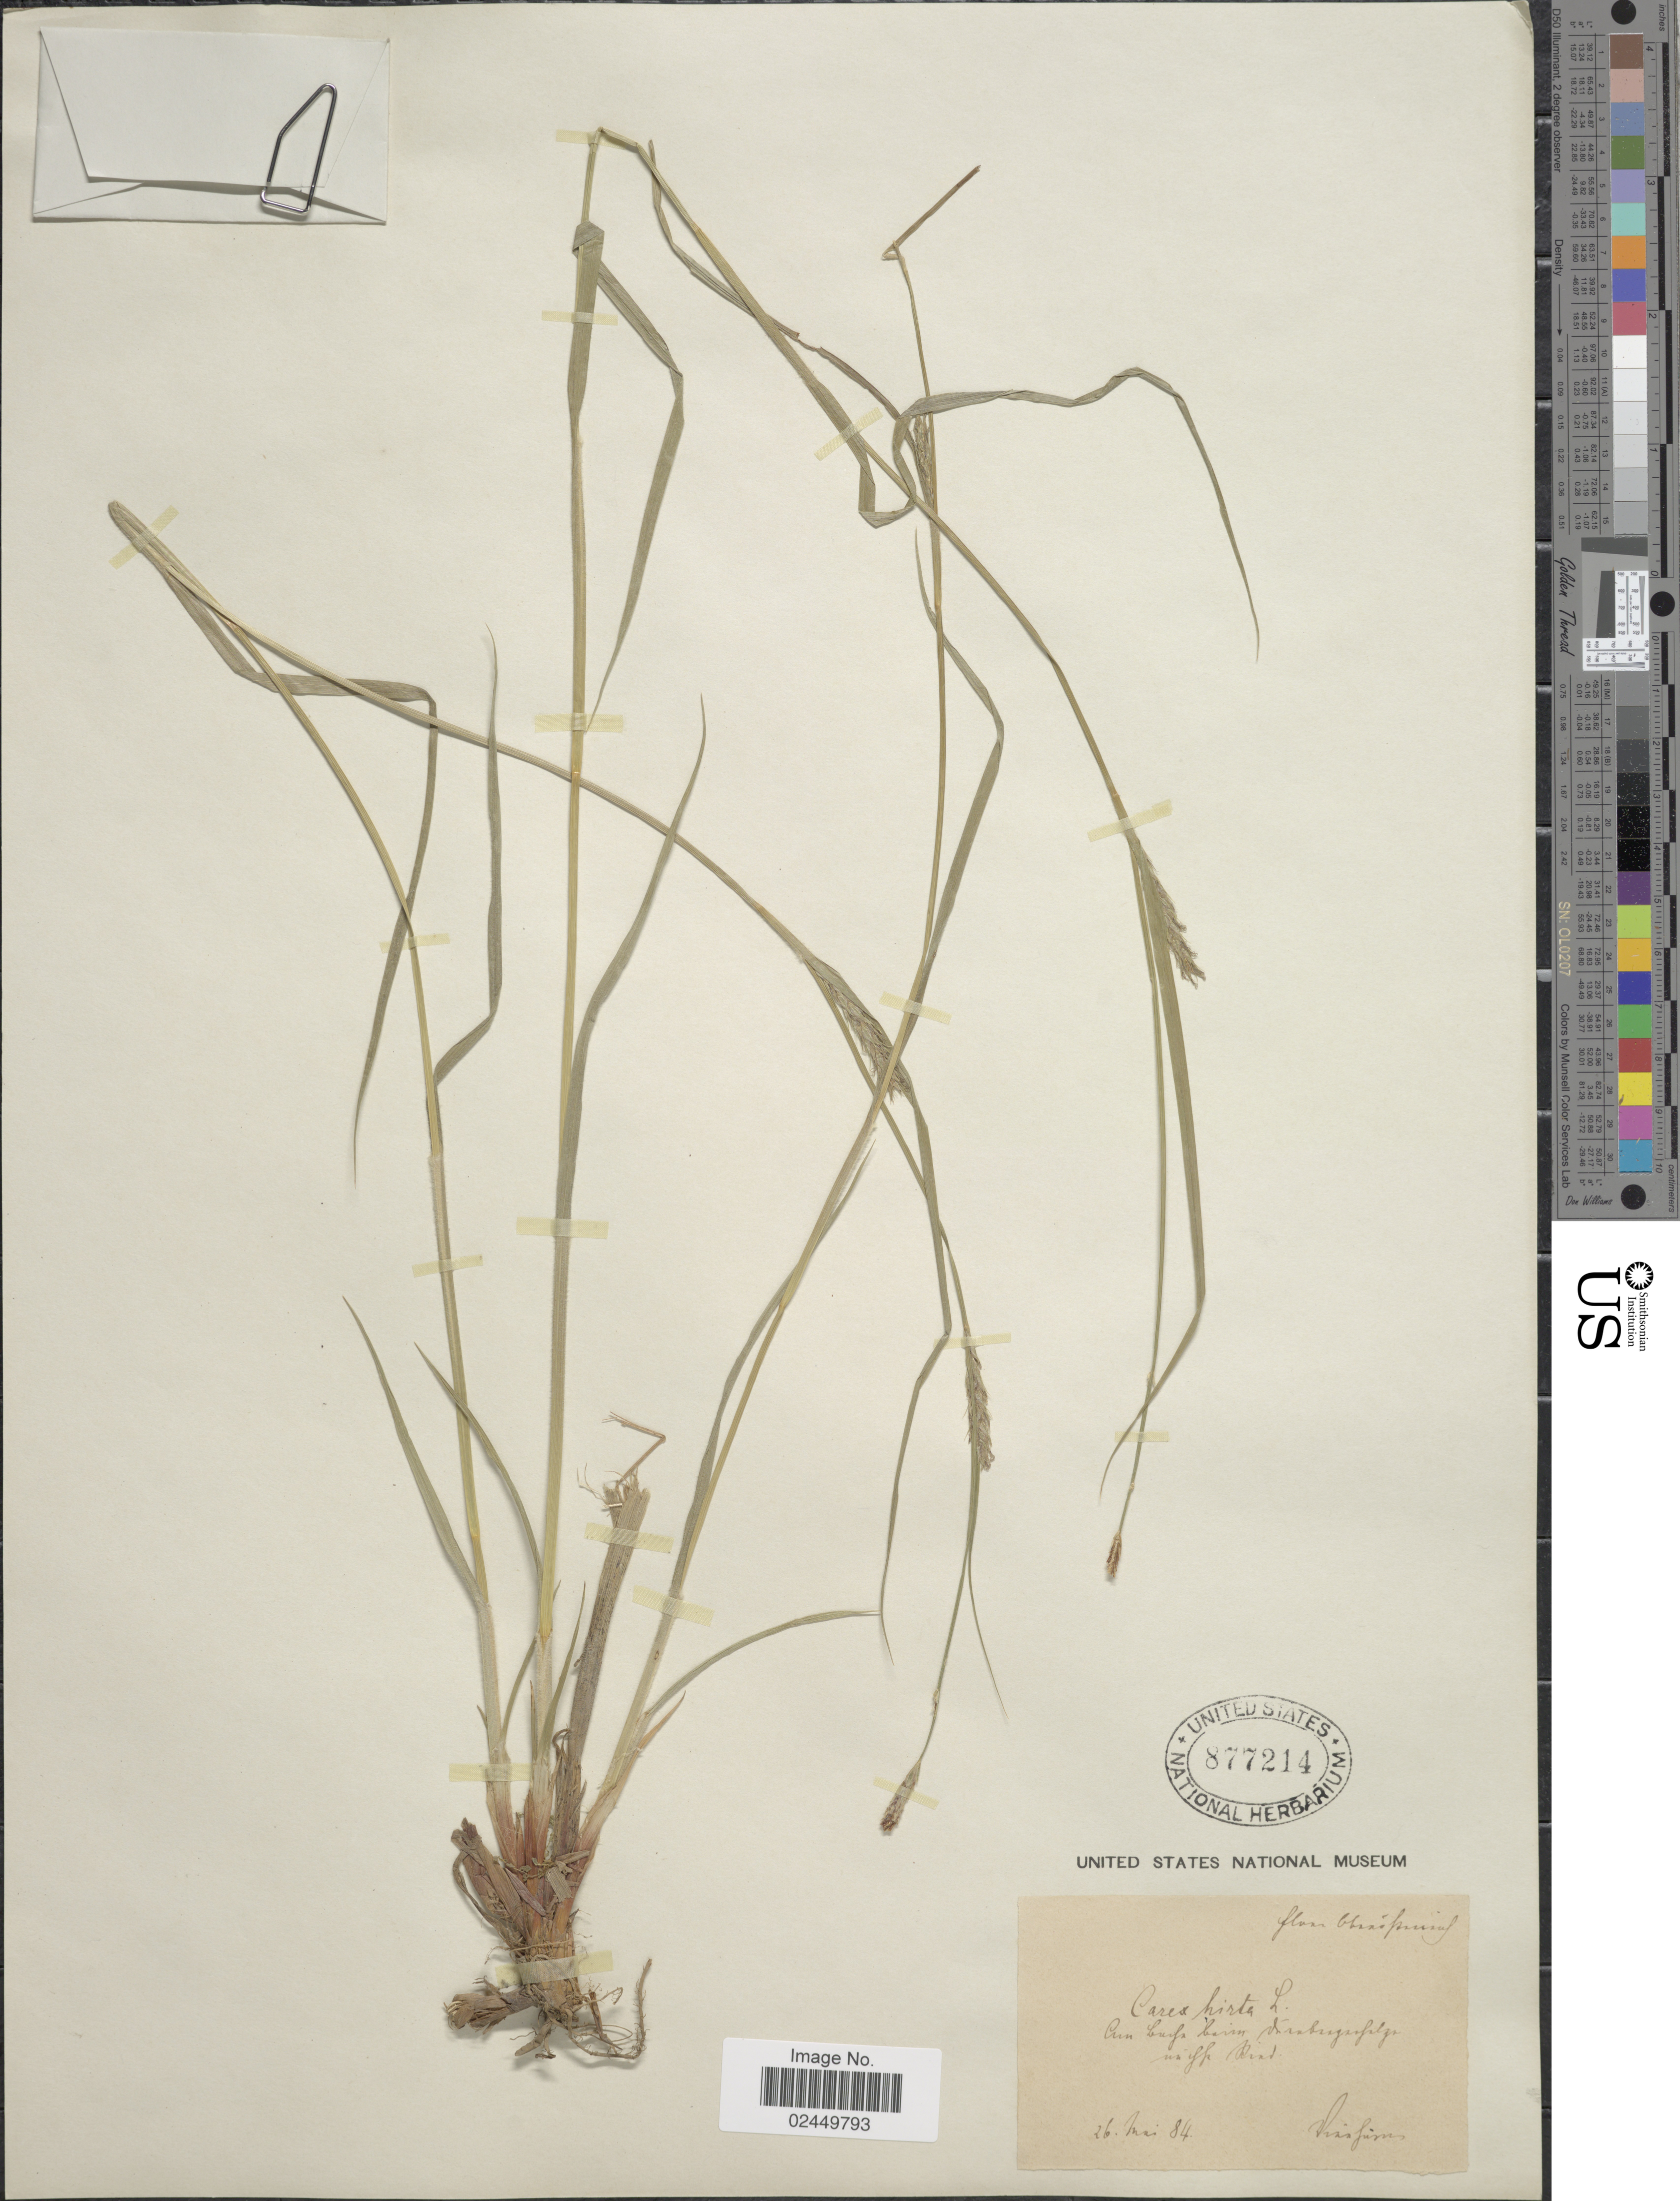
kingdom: Plantae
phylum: Tracheophyta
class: Liliopsida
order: Poales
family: Cyperaceae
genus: Carex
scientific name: Carex hirta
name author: L.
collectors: F. Vierhapper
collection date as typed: Transcribed d/m/y: 26/6/84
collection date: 1884-06-26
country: Austria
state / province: Oberosterreich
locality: Flora Oberösterreich, Am Bache beim Dürnbergerholze nächst Ried.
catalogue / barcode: US 877214